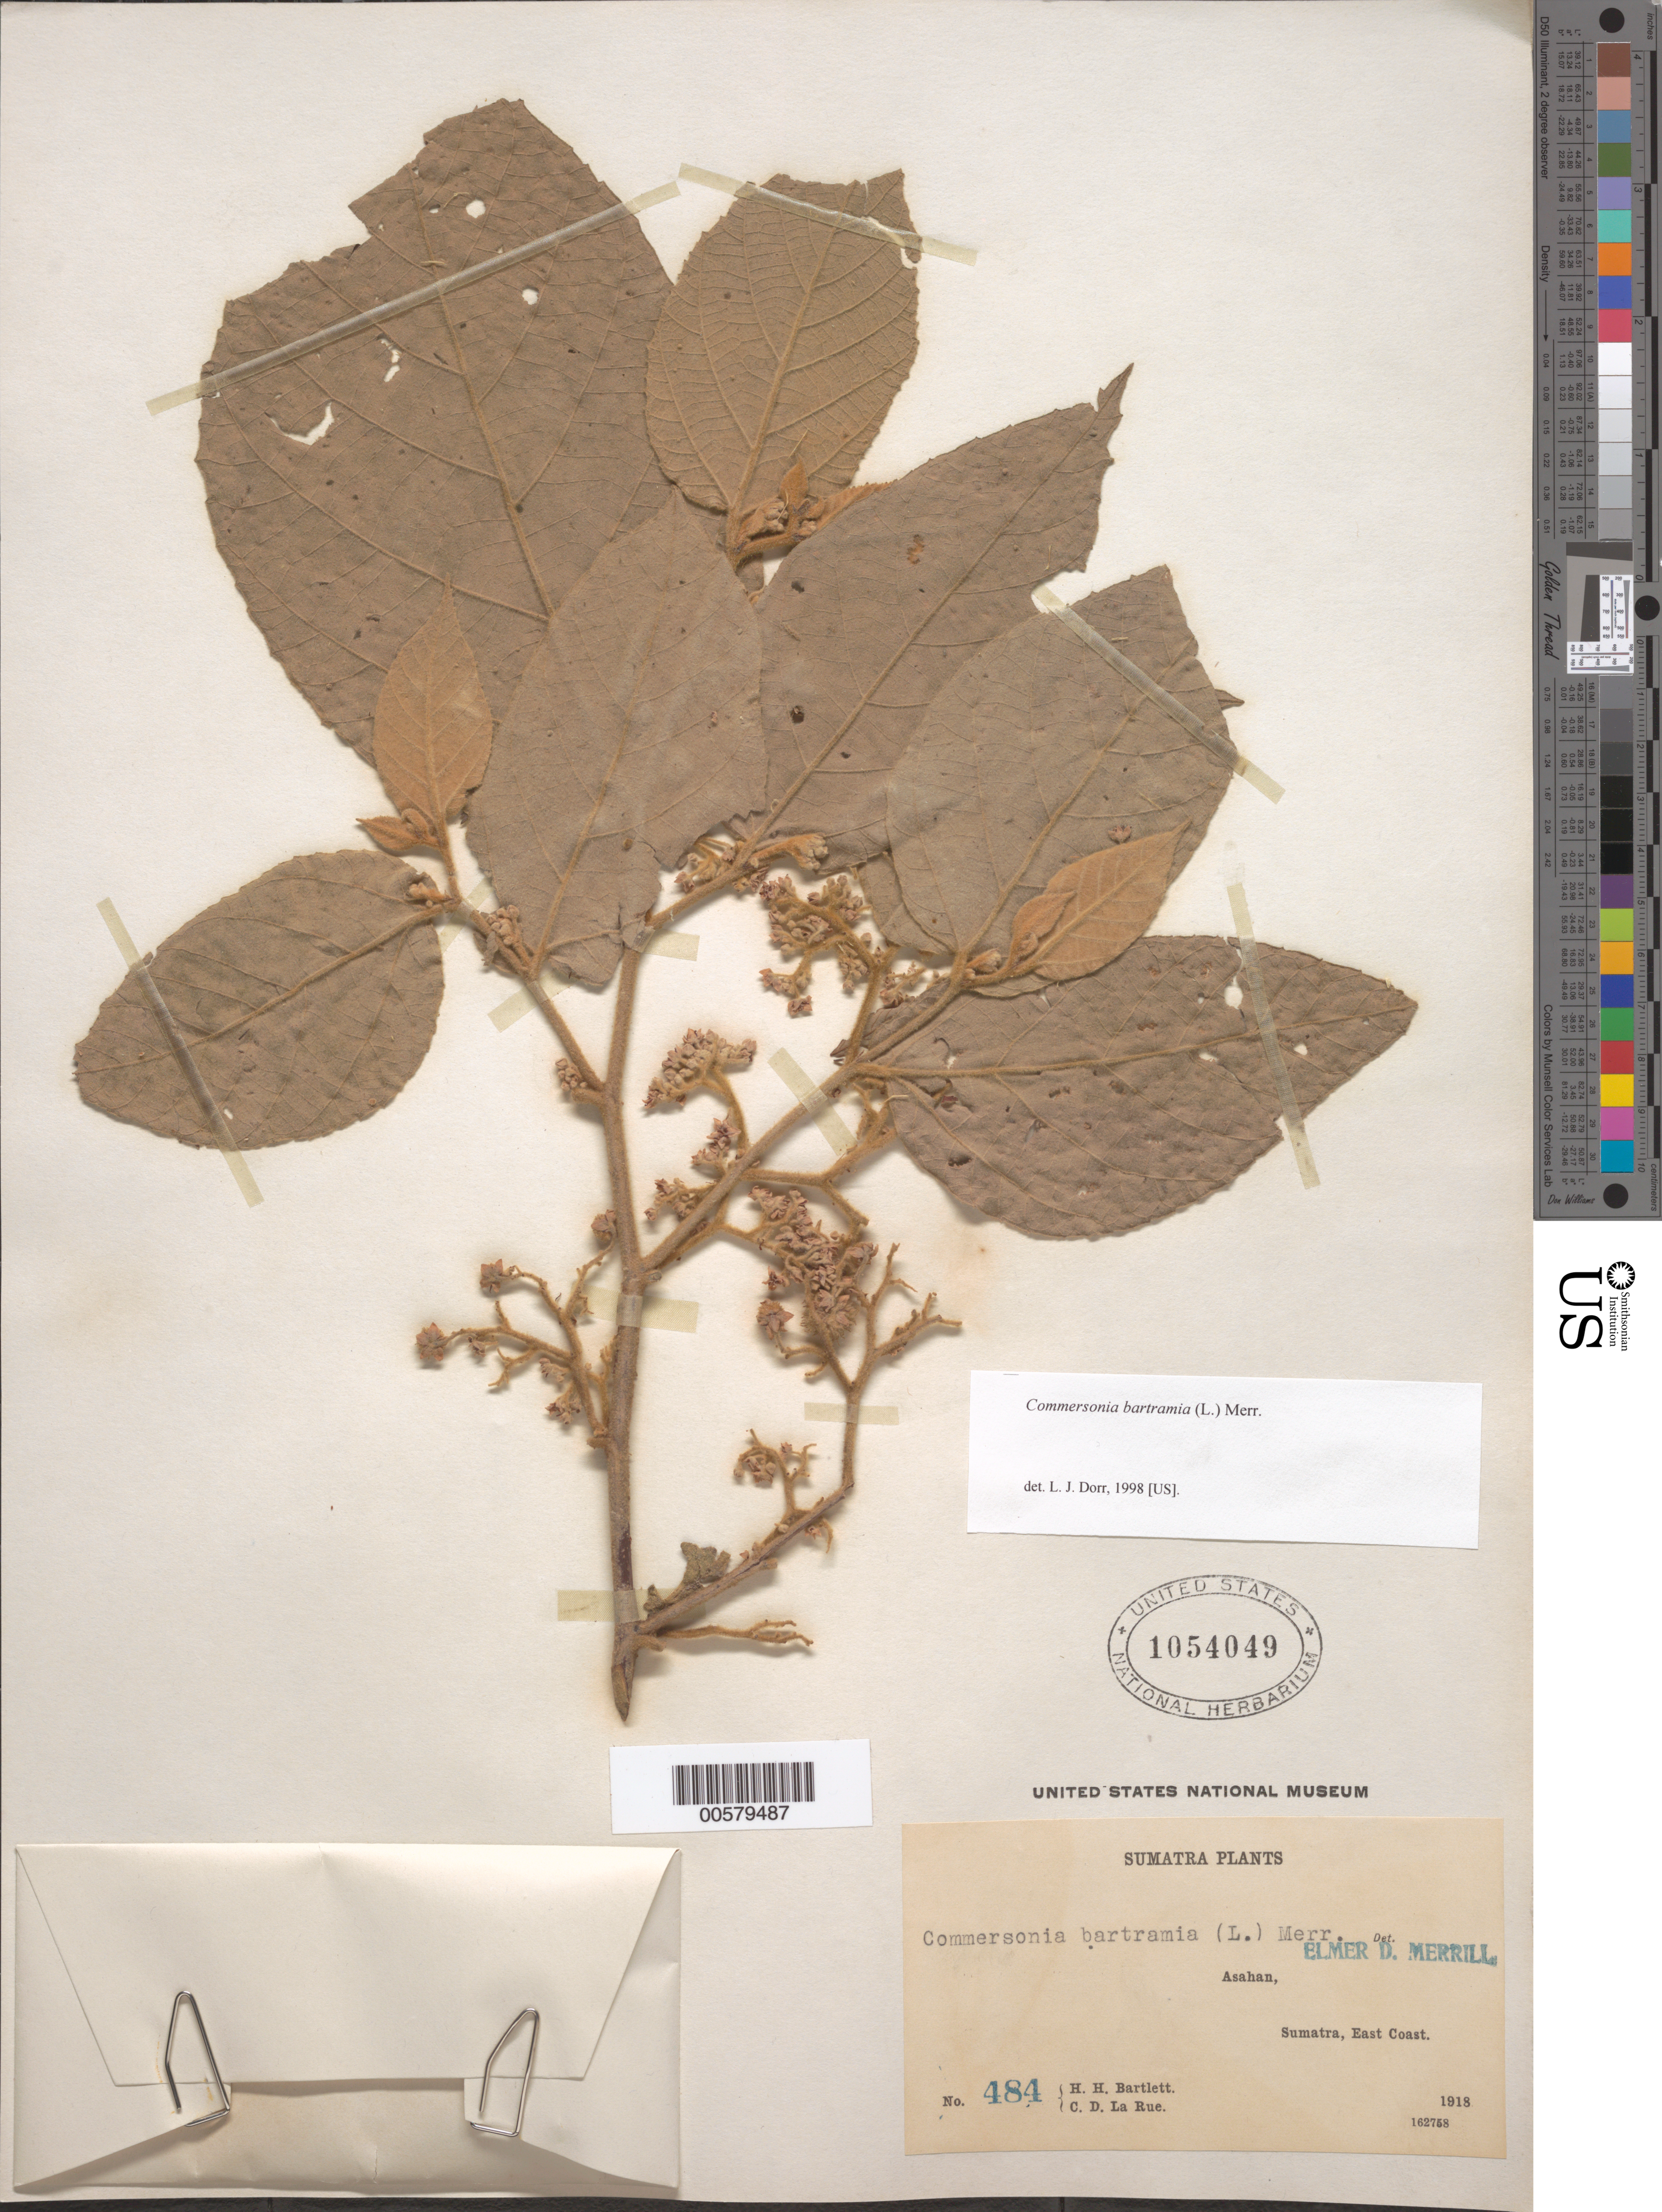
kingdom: Plantae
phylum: Tracheophyta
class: Magnoliopsida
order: Malvales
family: Malvaceae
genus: Commersonia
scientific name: Commersonia bartramia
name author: (L.) Merr.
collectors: H. H. Bartlett & C. La Rue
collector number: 484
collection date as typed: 1918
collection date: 1918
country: Indonesia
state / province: Sumatra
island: Sumatra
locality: Asshan, Sumatra, East Coast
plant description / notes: US, GH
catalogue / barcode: US 1054049